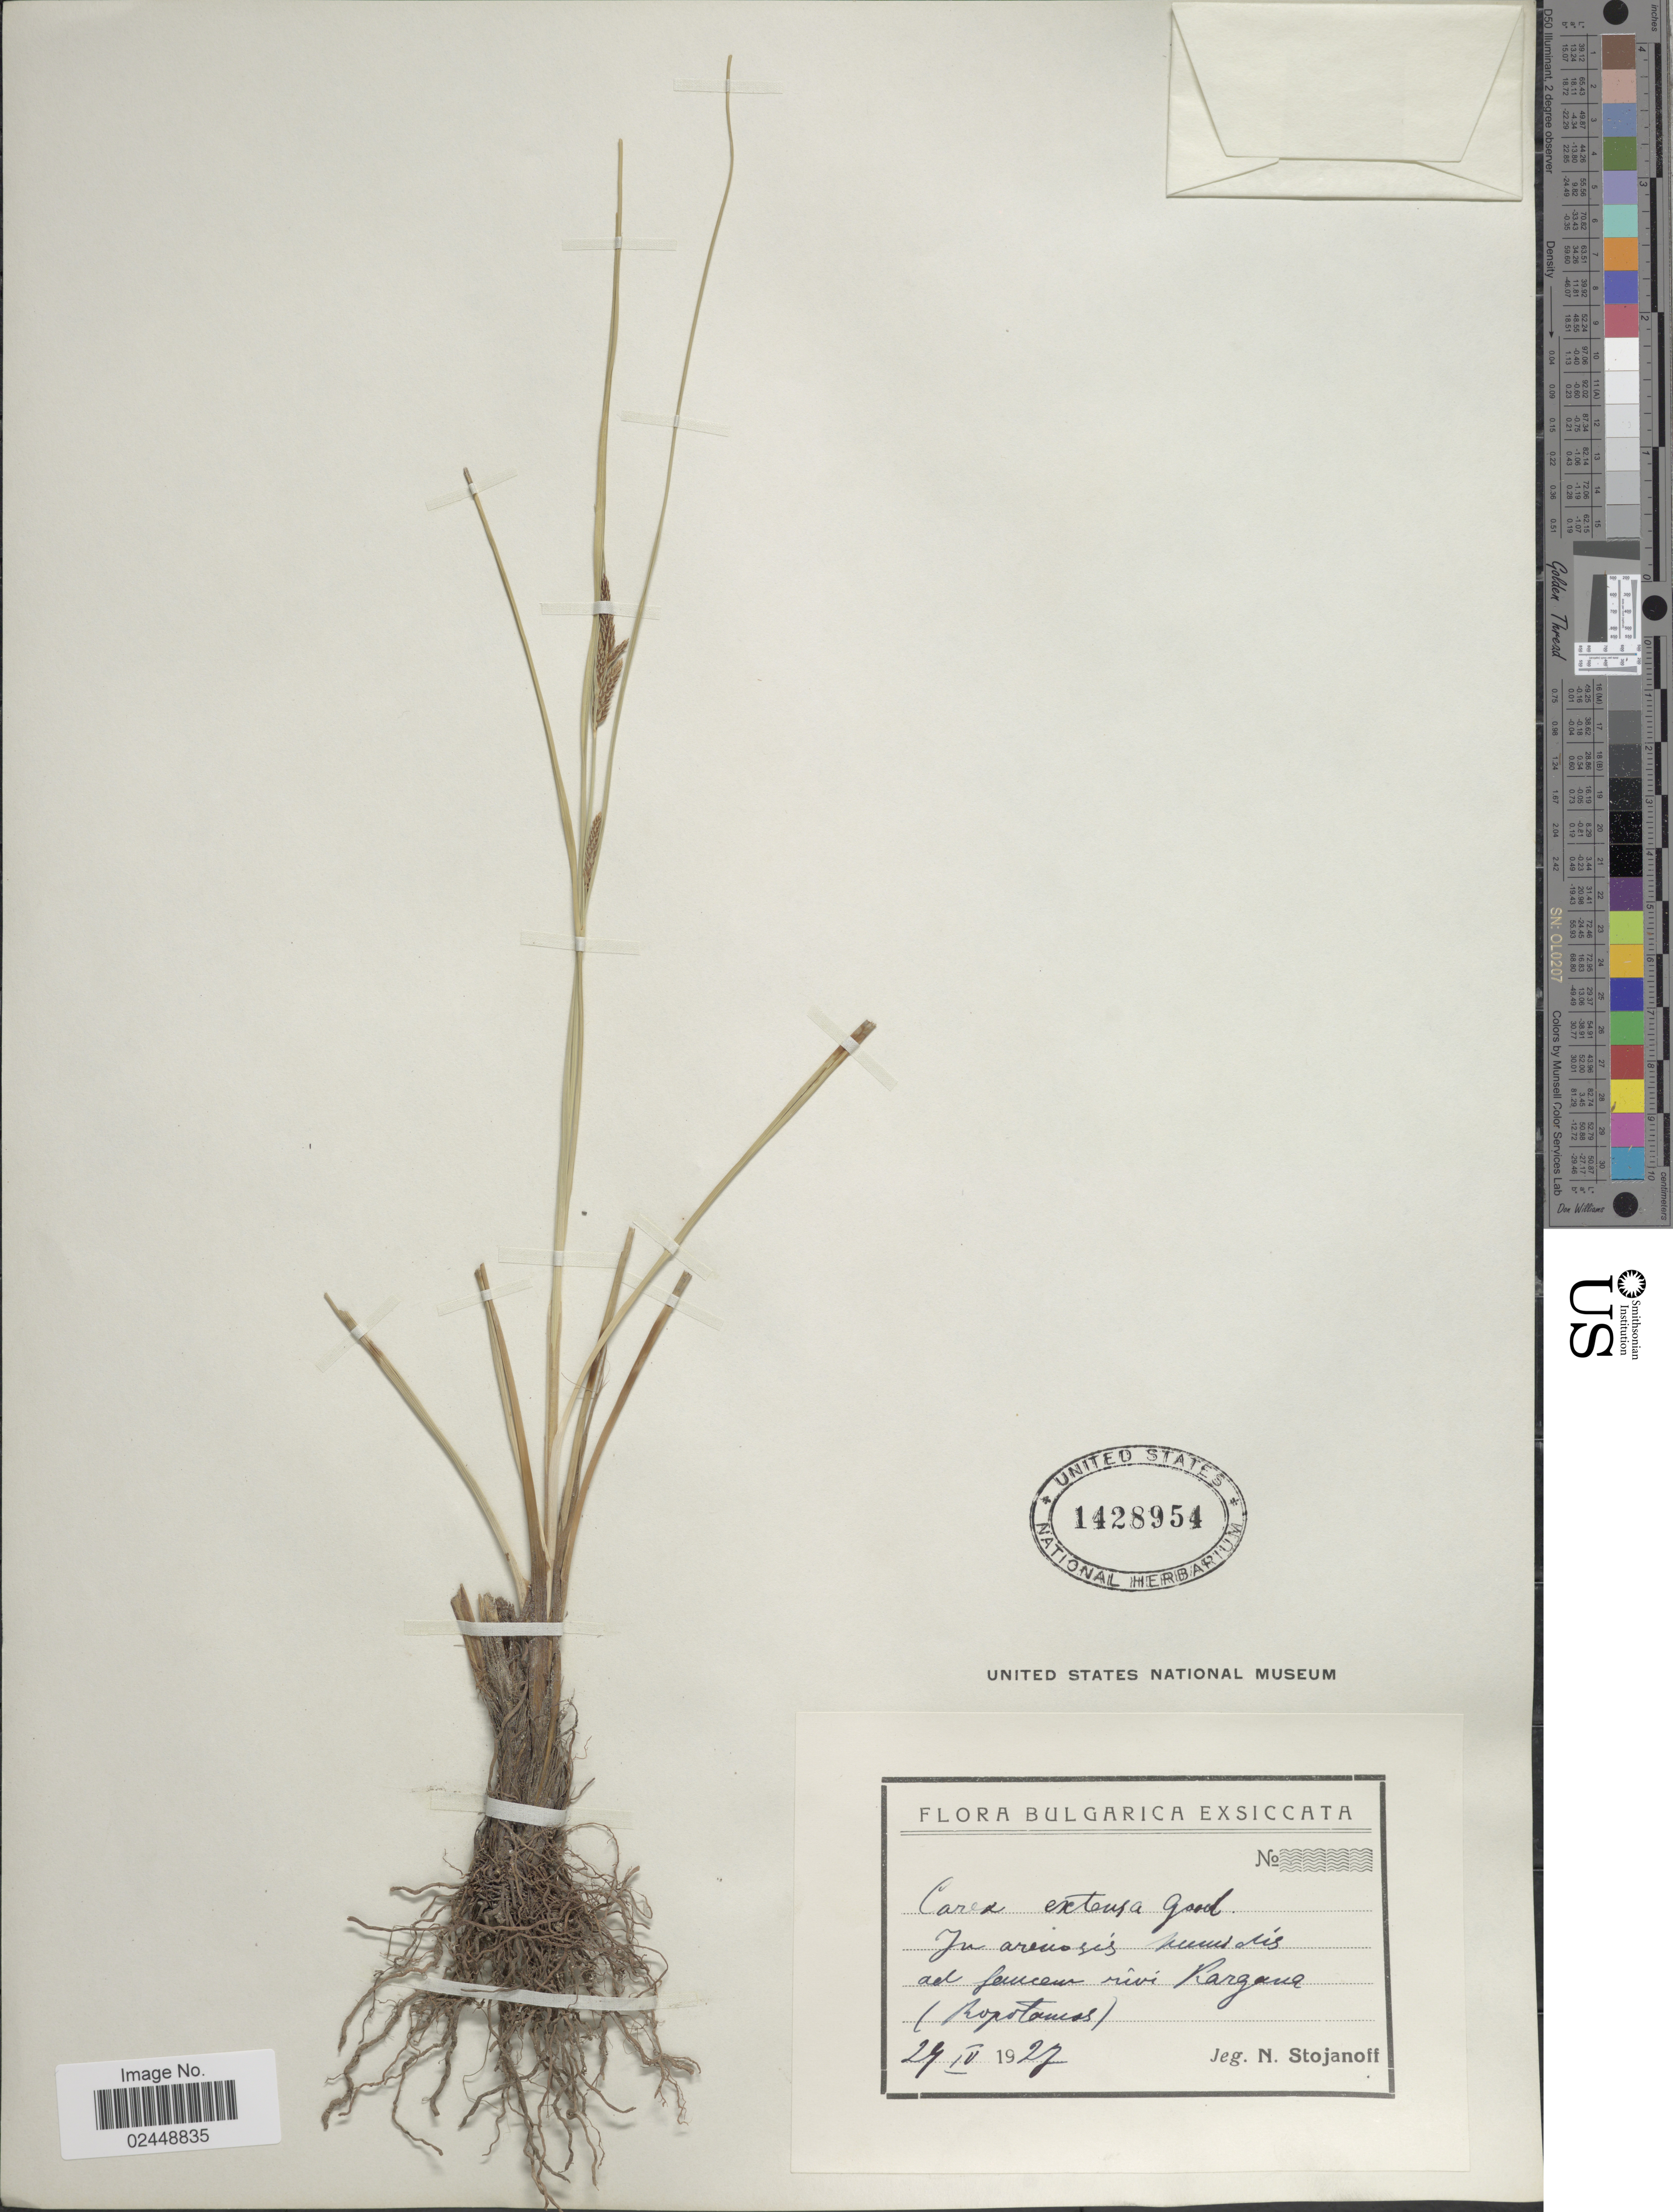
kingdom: Plantae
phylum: Tracheophyta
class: Liliopsida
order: Poales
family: Cyperaceae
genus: Carex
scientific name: Carex extensa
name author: Gooden.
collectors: N. Stojanoff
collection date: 1927-04-27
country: Bulgaria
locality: In arenosis humidis ad feucen rivi Rargua (Ropotauas) [interpreted]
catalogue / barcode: US 1428954